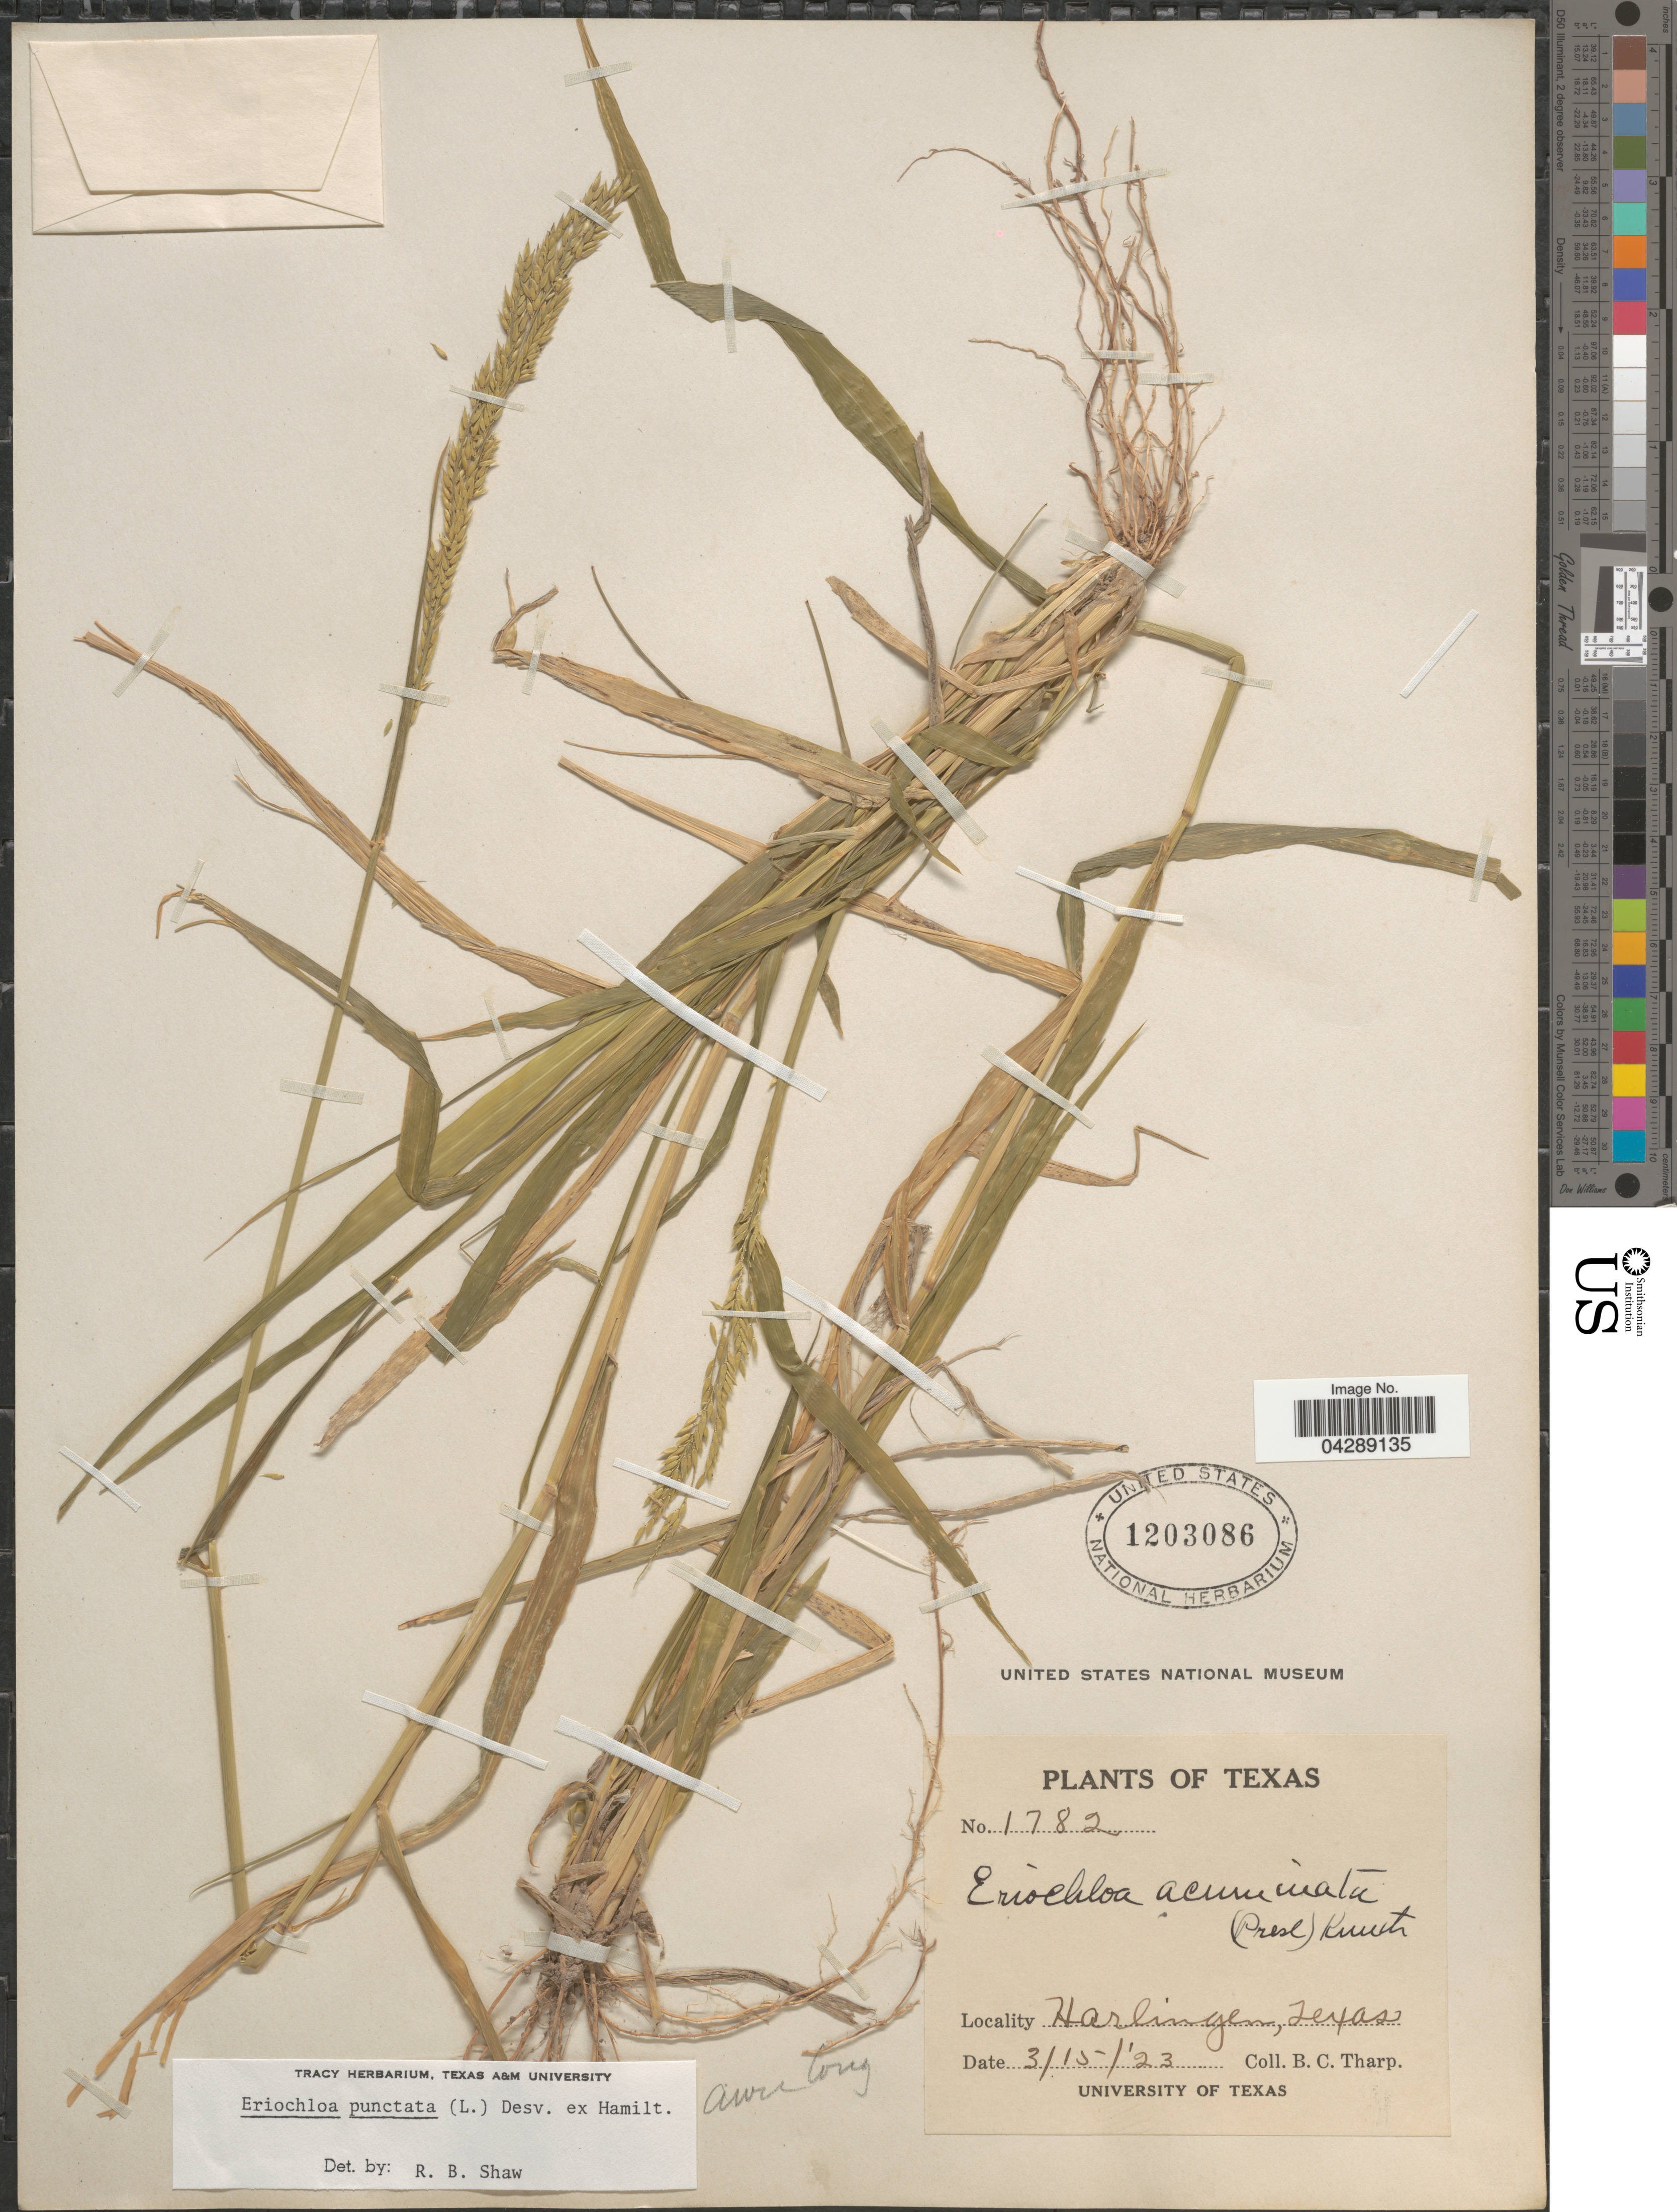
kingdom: Plantae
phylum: Tracheophyta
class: Liliopsida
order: Poales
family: Poaceae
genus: Eriochloa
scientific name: Eriochloa punctata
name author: (L.) Desv. ex Ham.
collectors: B. C. Tharp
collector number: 1782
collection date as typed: Transcribed d/m/y: 15/3/23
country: United States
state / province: Texas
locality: Harlingen.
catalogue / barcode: US 1203086